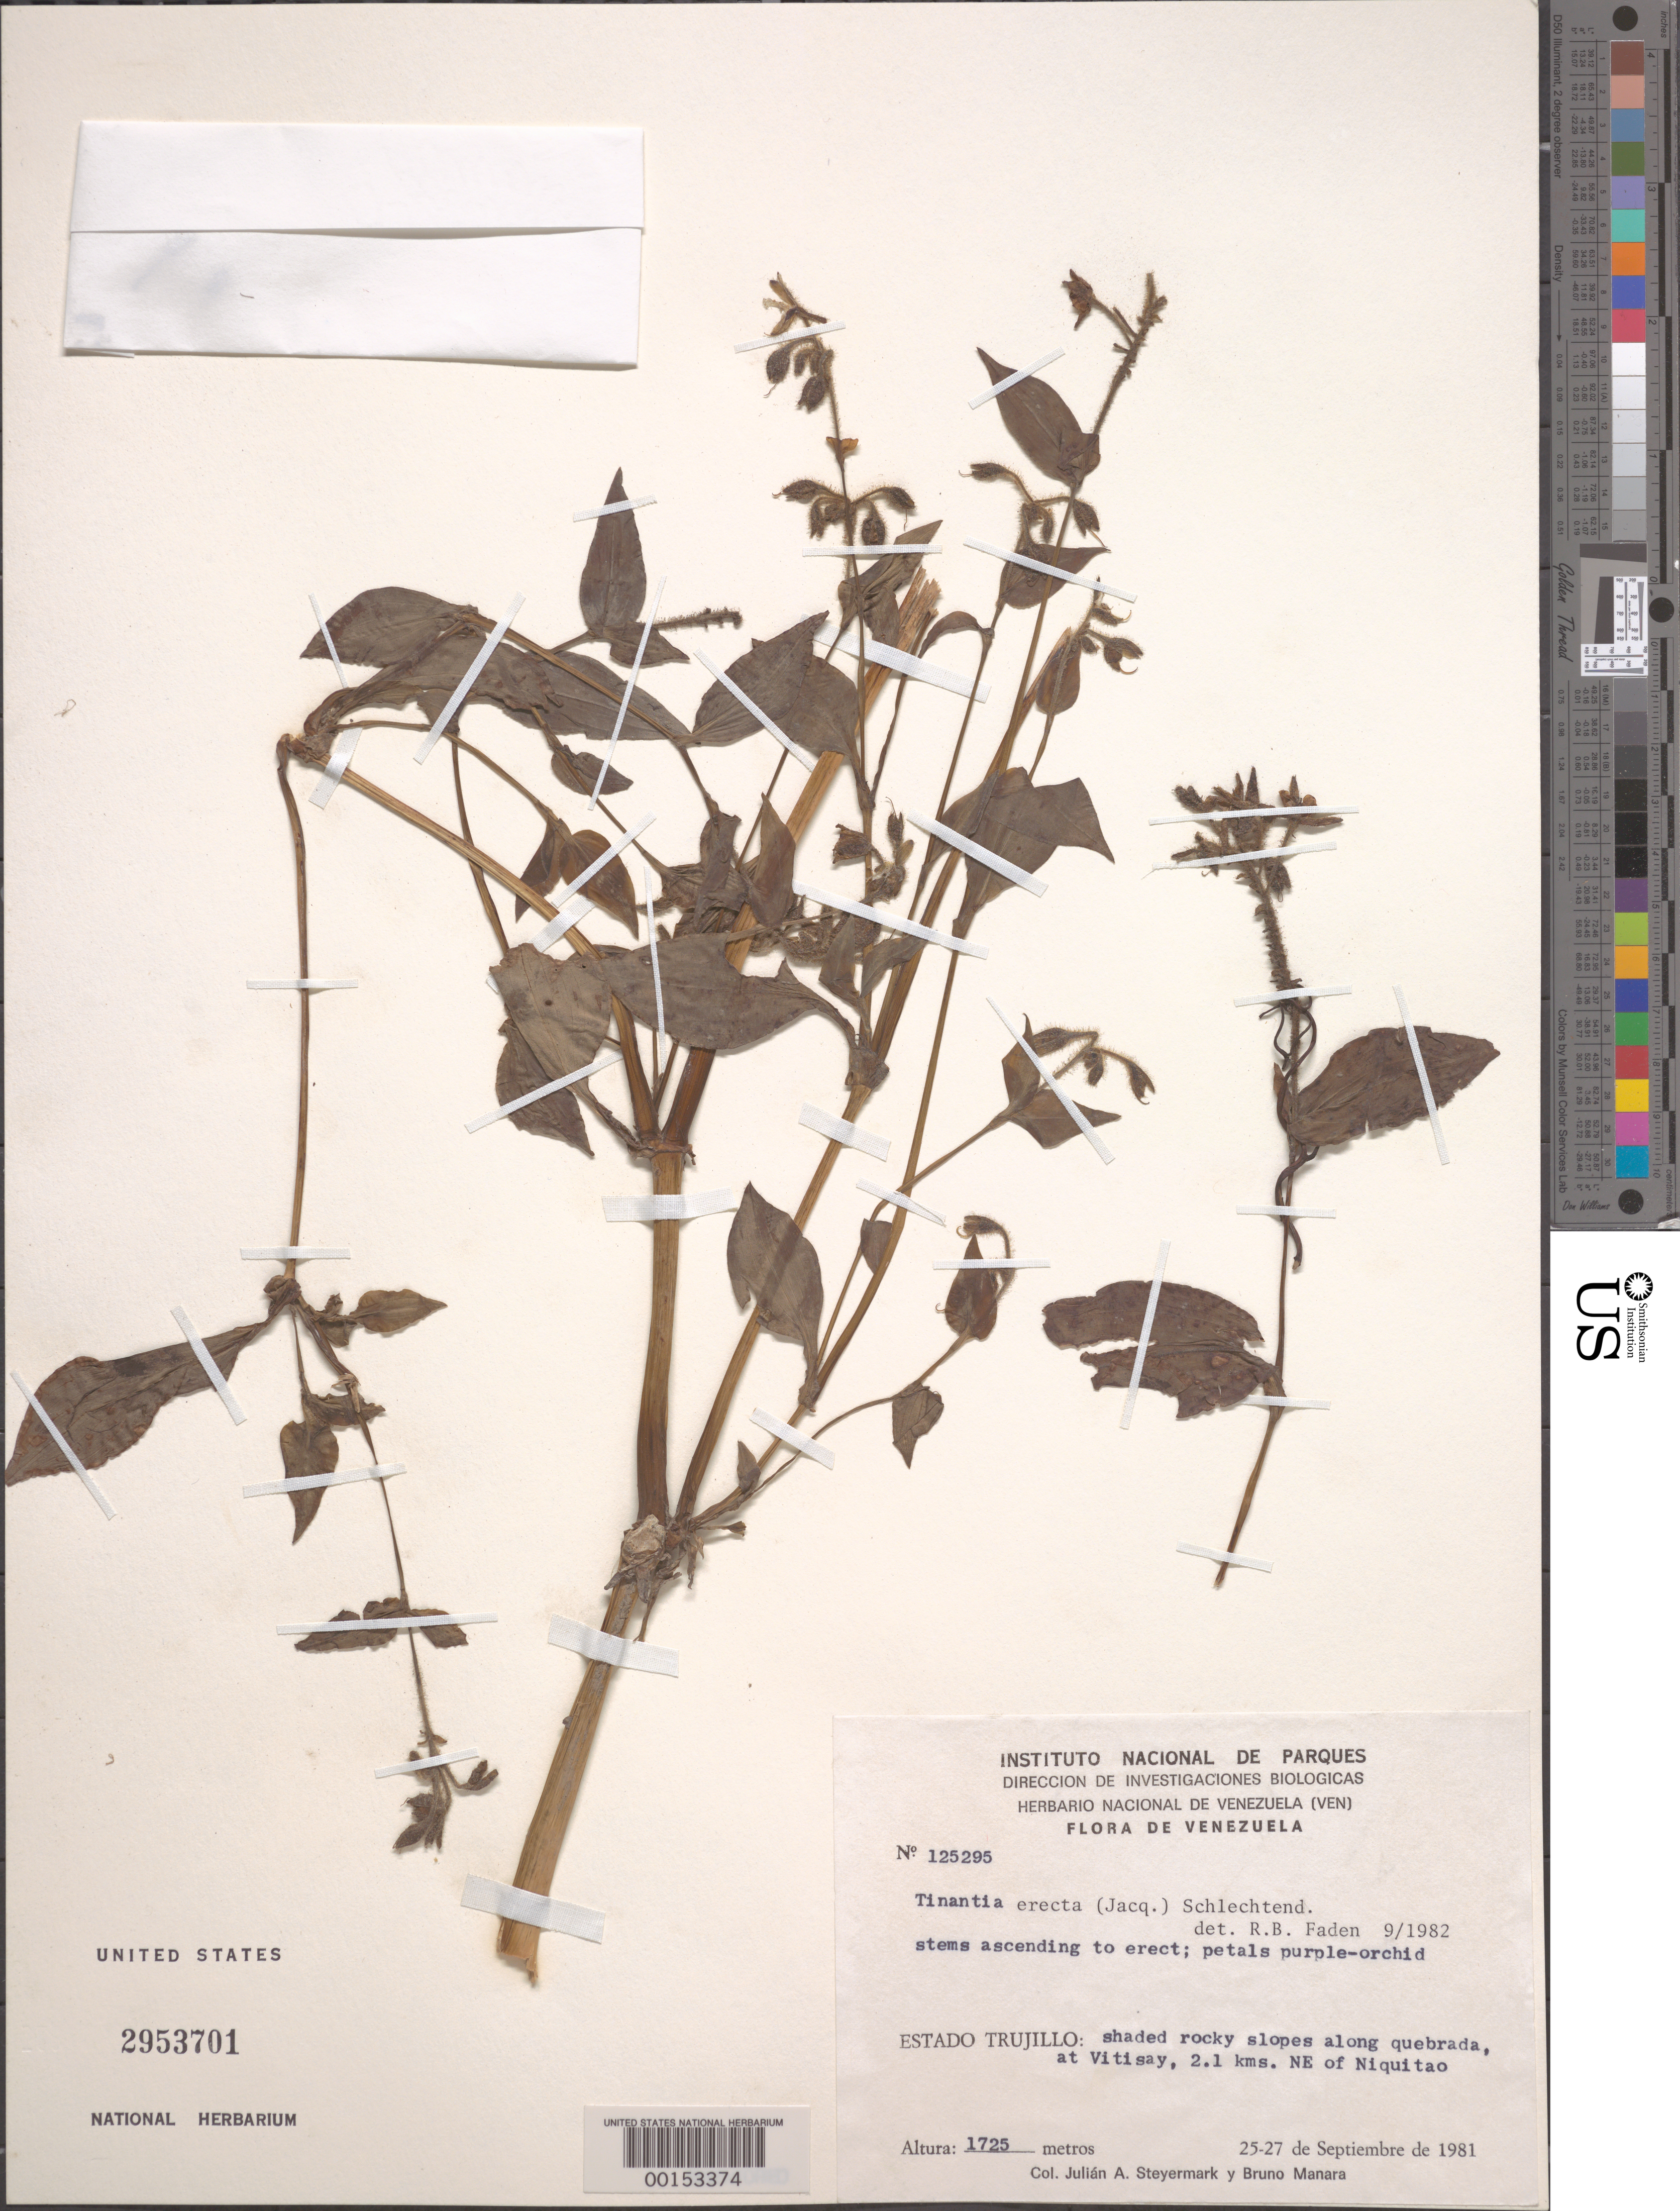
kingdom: Plantae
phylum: Tracheophyta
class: Liliopsida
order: Commelinales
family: Commelinaceae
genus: Tinantia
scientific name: Tinantia erecta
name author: (Jacq.) Fenzl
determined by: Faden, Robert B., (US), Smithsonian Institution - National Museum of Natural History (UNITED STATES)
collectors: J. Steyermark & B. Manara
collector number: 125295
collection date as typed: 25 Sep 1981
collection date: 1981-09-25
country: Venezuela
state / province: Trujillo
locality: Vitisay, NE of Niquitao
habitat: Shaded, rocky slopes along ravine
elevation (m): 1725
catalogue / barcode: US 2953701